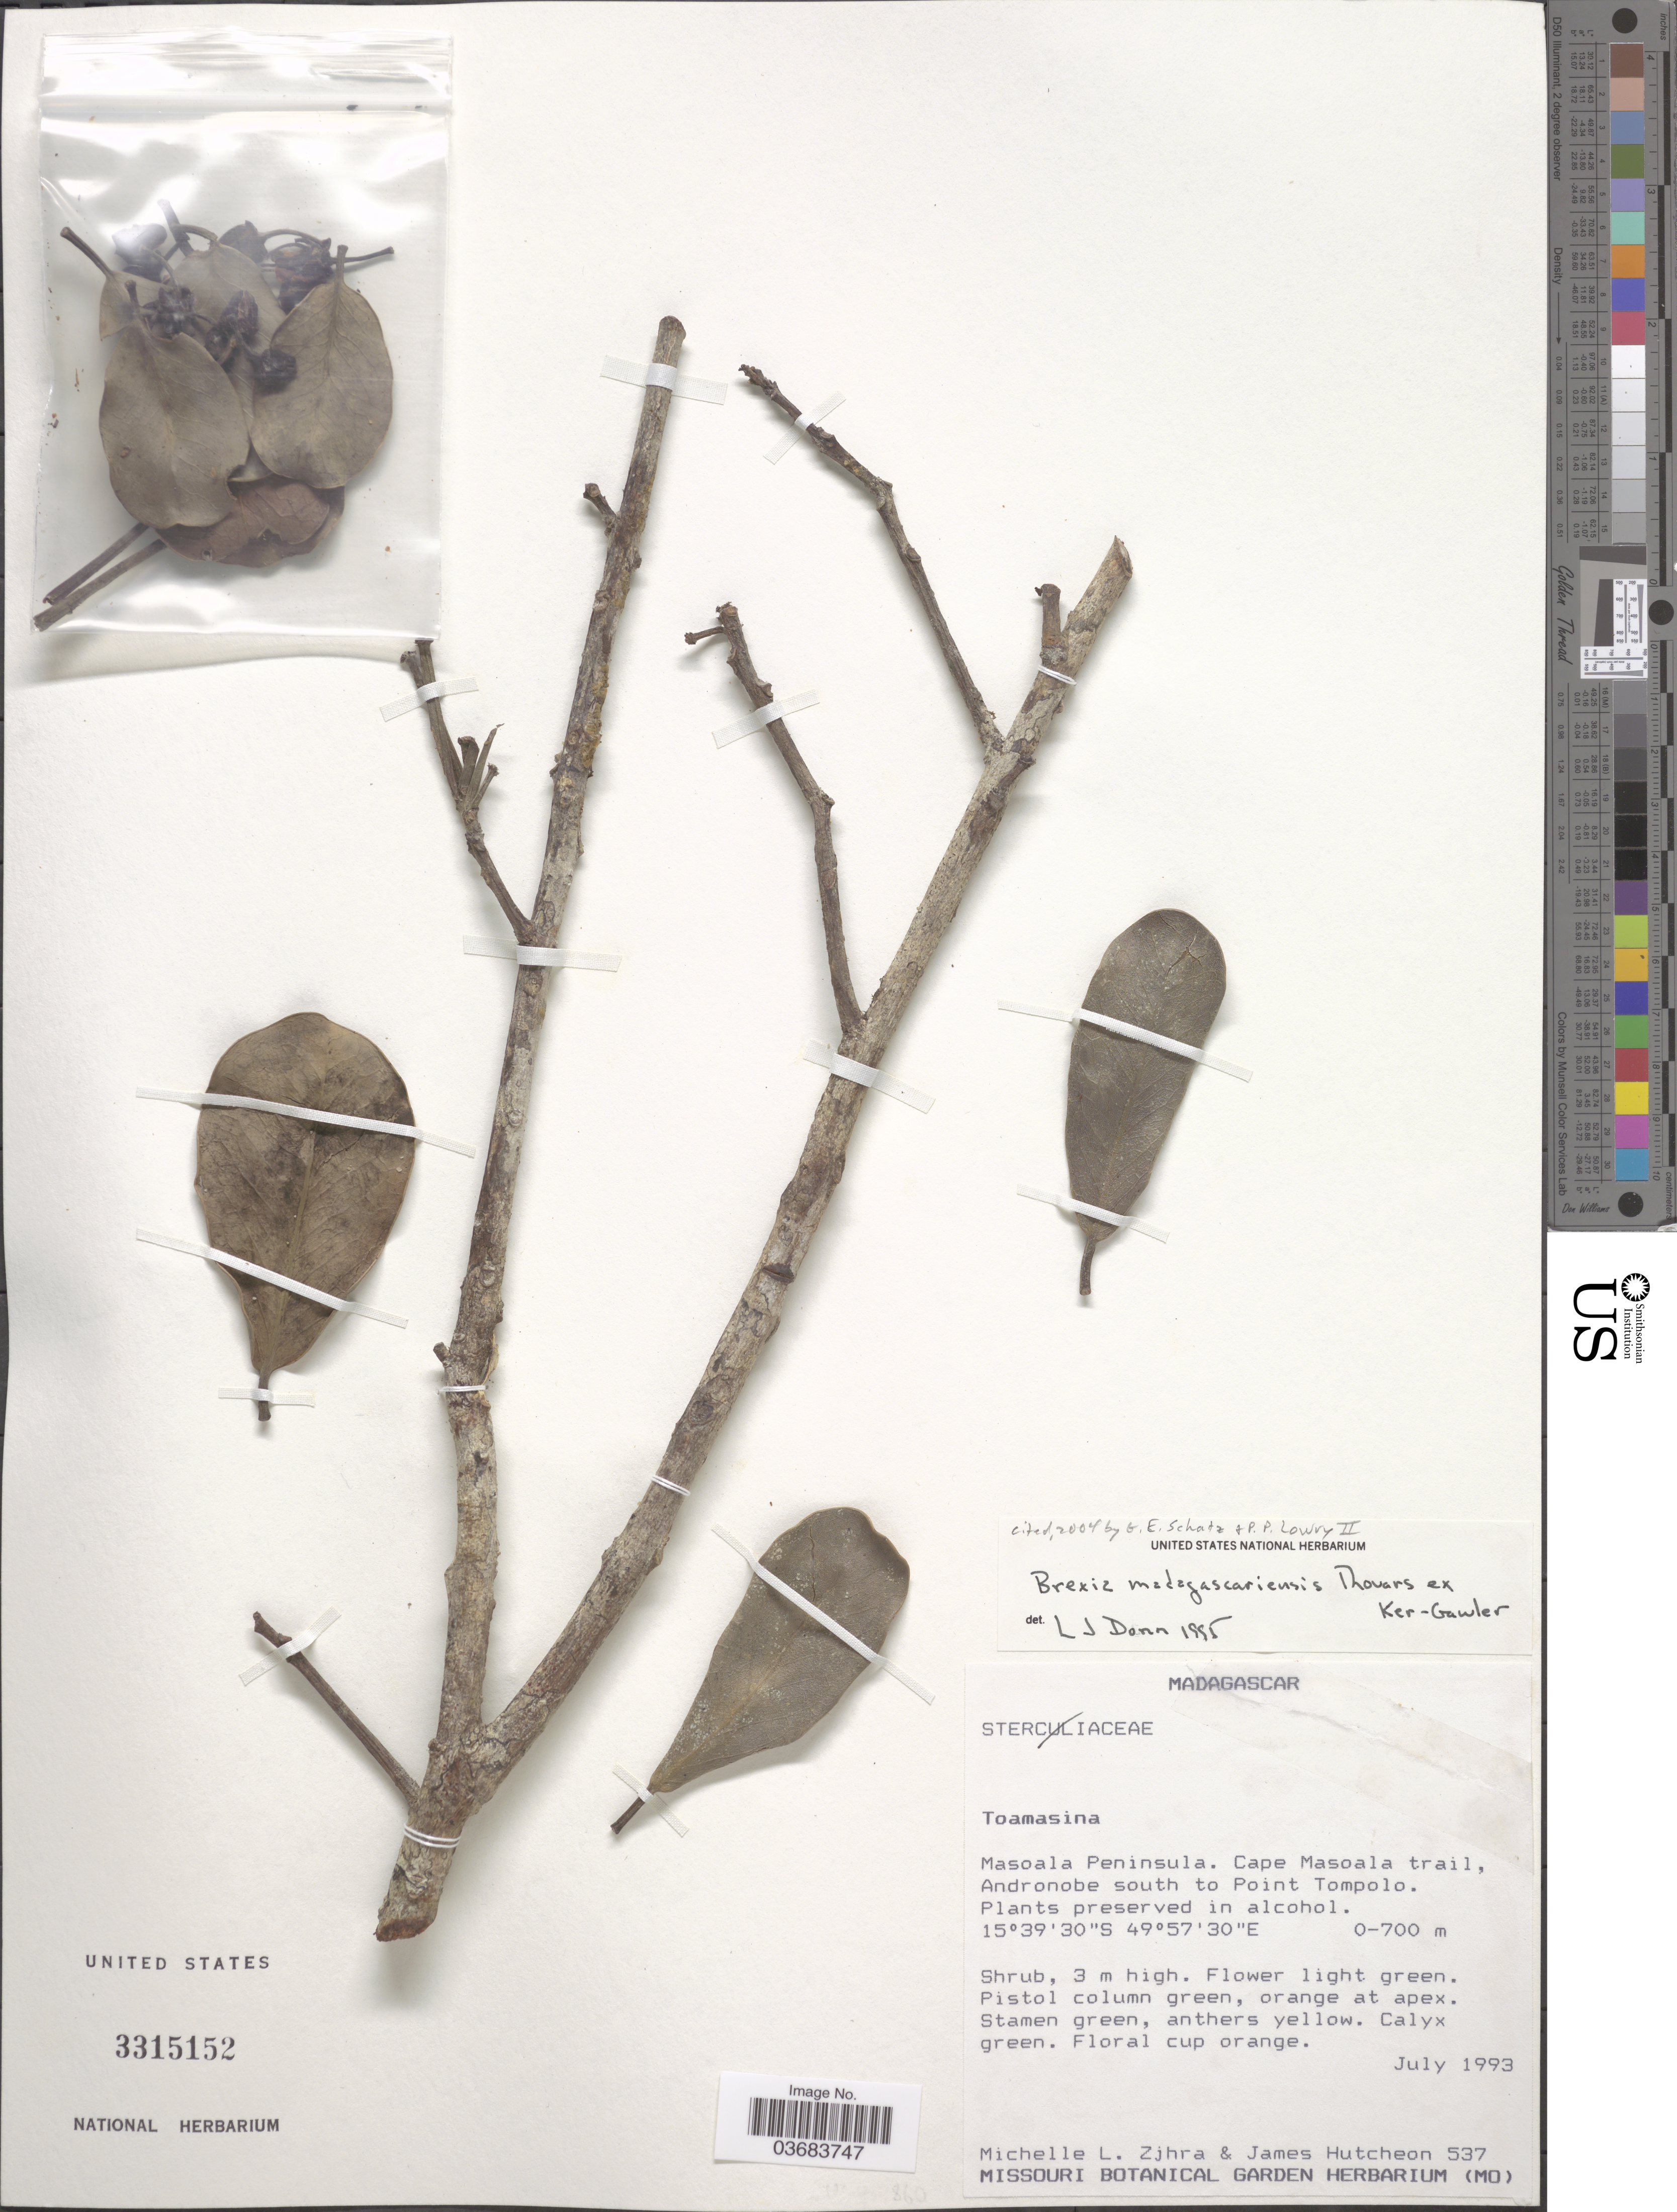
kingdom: Plantae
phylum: Tracheophyta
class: Magnoliopsida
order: Celastrales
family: Celastraceae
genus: Brexia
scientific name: Brexia madagascariensis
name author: (Lam.) Ker Gawl.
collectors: M. Zjhra & J. Hutcheon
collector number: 537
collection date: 1993-07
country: Madagascar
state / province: Analanjirofo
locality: Masoala Peninsula. Cape Masoala trail, Andronbe south to Point Tompolo.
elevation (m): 0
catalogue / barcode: US 3315152